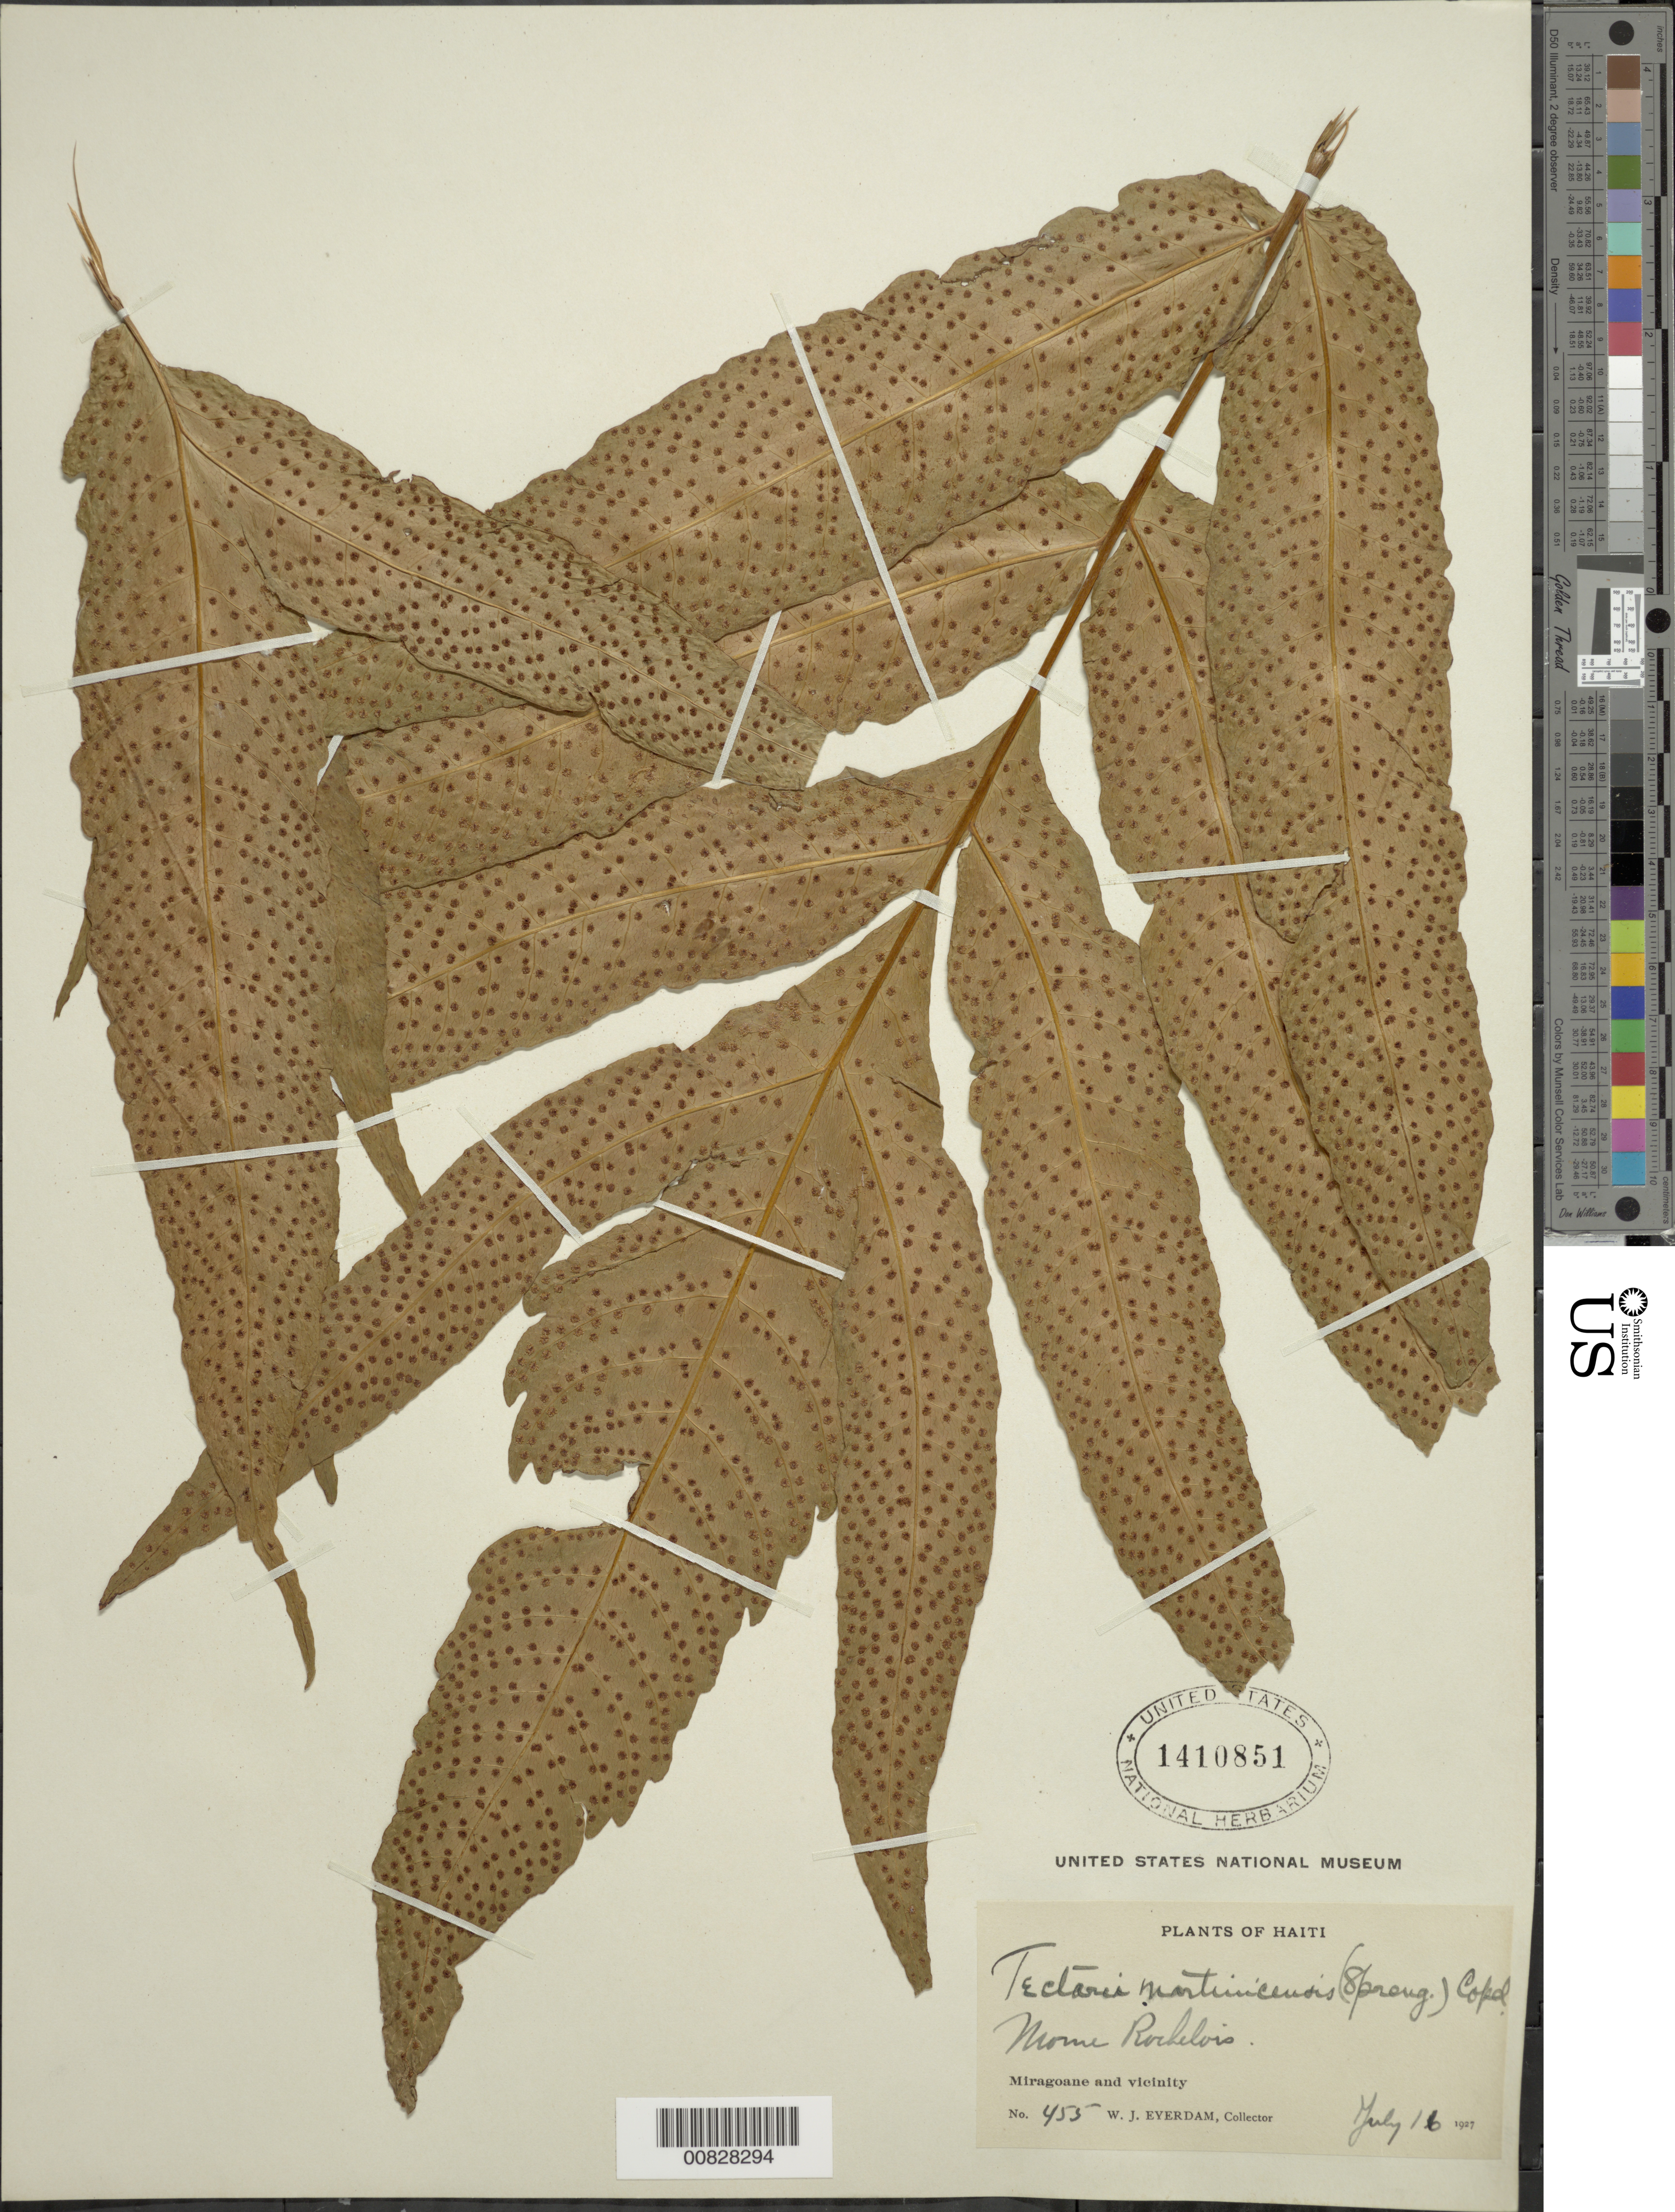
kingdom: Plantae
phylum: Tracheophyta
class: Polypodiopsida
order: Polypodiales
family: Tectariaceae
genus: Tectaria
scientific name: Tectaria incisa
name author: Cav.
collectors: W. J. Eyerdam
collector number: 455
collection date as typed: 16 Jul 1927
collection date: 1927-07-16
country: Haiti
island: Hispaniola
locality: Miragoane and vicinity, Morne Rochelois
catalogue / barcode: US 1410851